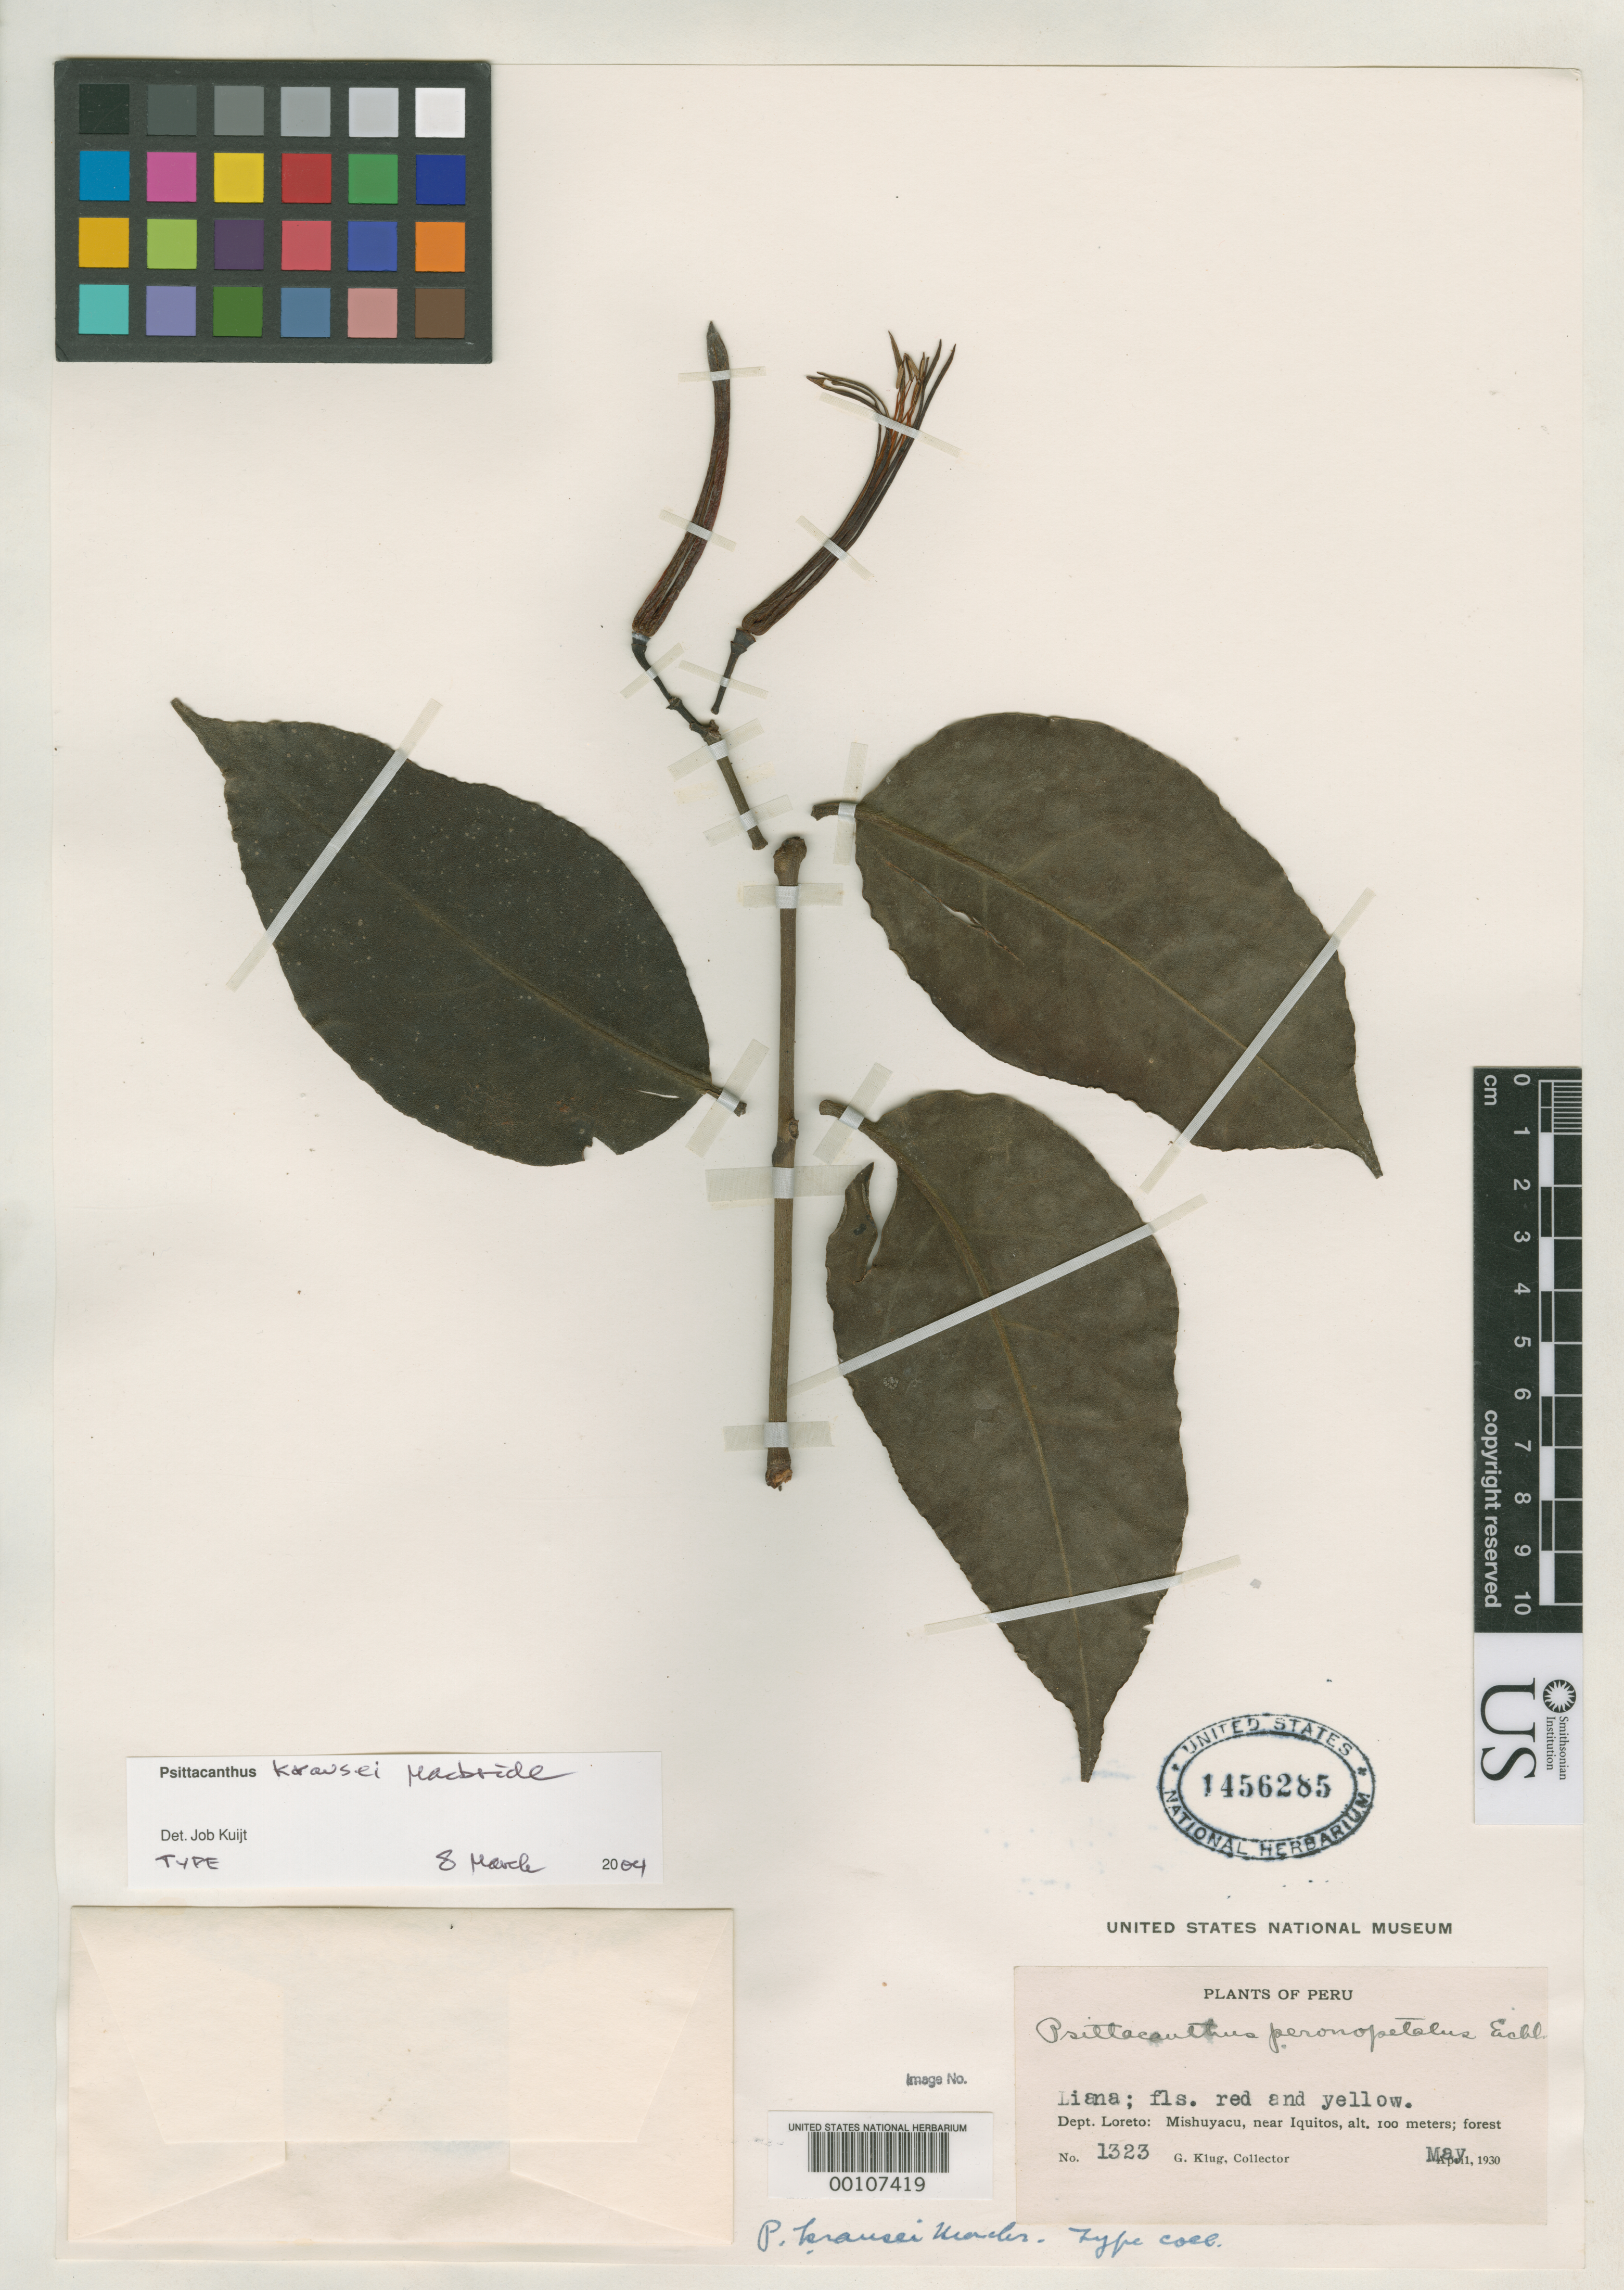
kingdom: Plantae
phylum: Tracheophyta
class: Magnoliopsida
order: Santalales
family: Loranthaceae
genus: Psittacanthus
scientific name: Psittacanthus krausei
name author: J.F. Macbr.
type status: Isotype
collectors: G. Klug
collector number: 1323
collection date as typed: May 1930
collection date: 1930-05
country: Peru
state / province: Loreto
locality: Mishuyacu, near Iquitos.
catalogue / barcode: US 1456285